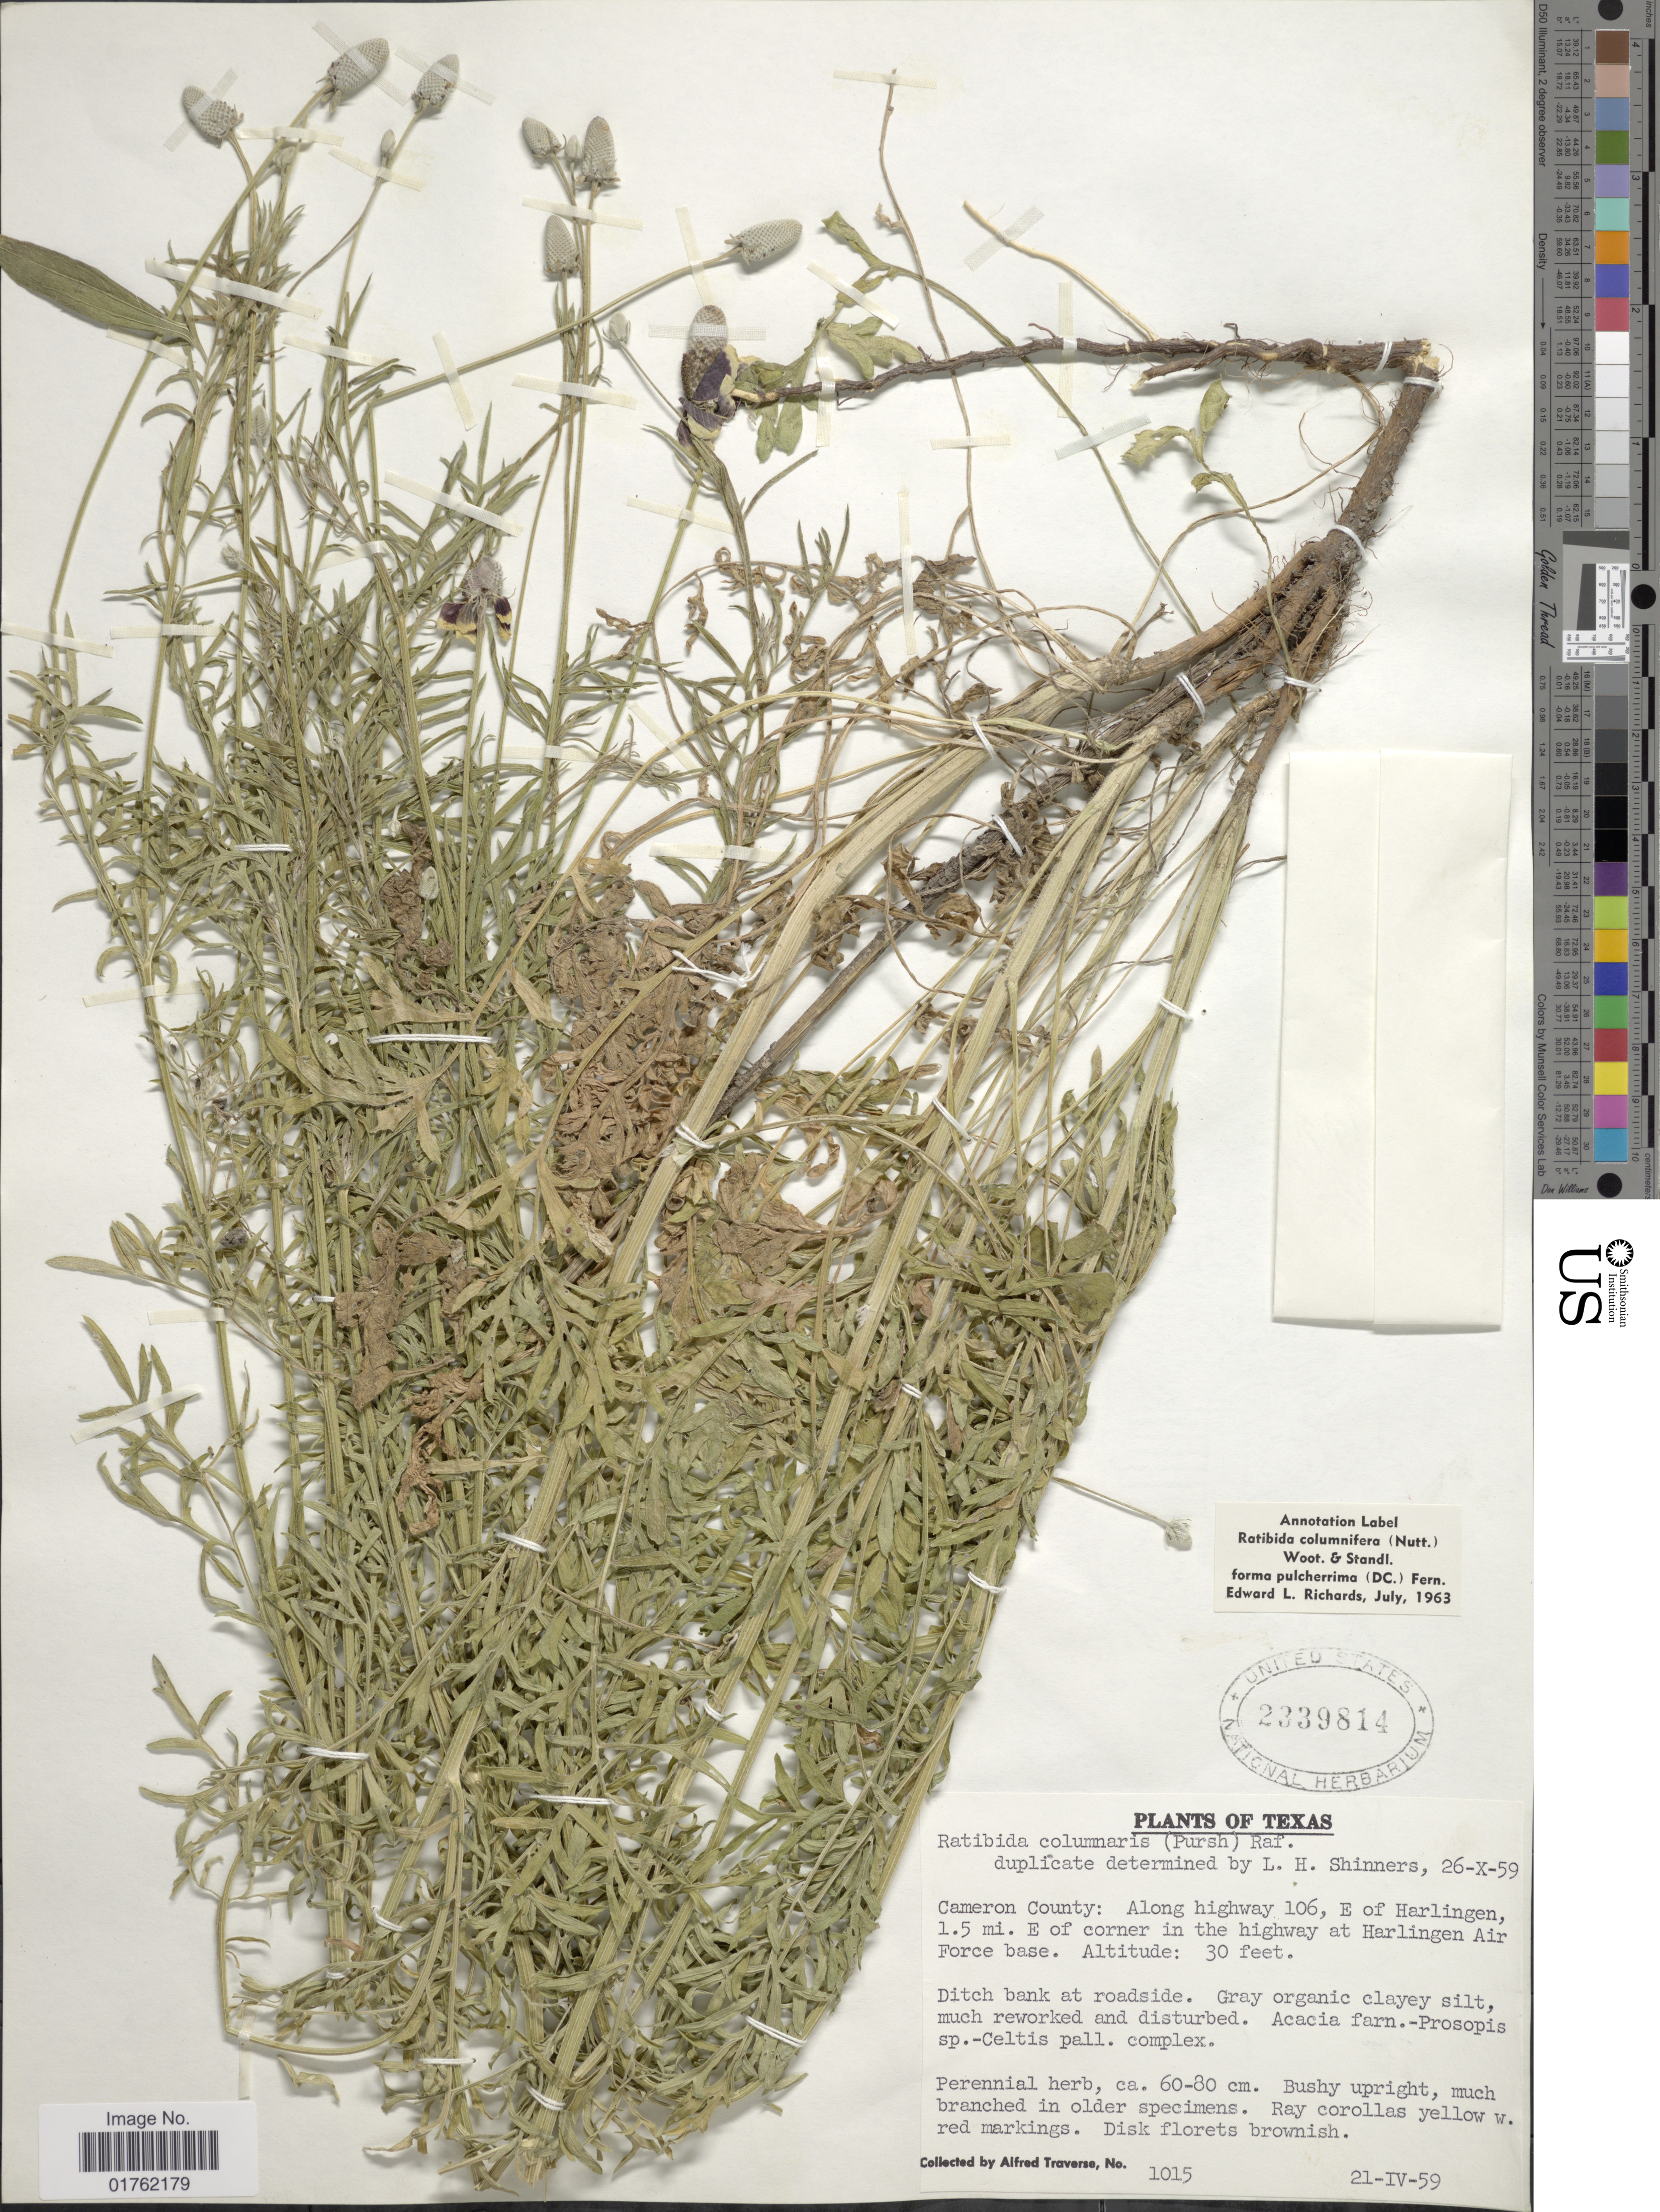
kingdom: Plantae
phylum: Tracheophyta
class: Magnoliopsida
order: Asterales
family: Asteraceae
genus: Ratibida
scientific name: Ratibida columnaris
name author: (Pursh) D. Don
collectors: A. Traverse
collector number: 1015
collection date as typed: Transcribed d/m/y: 21/4/59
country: United States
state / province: Texas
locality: Cameron County: Along highway 106, E of Harlingern, 1.5 mi. E of corner in the highway at Harlingern Air Force base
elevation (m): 9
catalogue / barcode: US 2339814